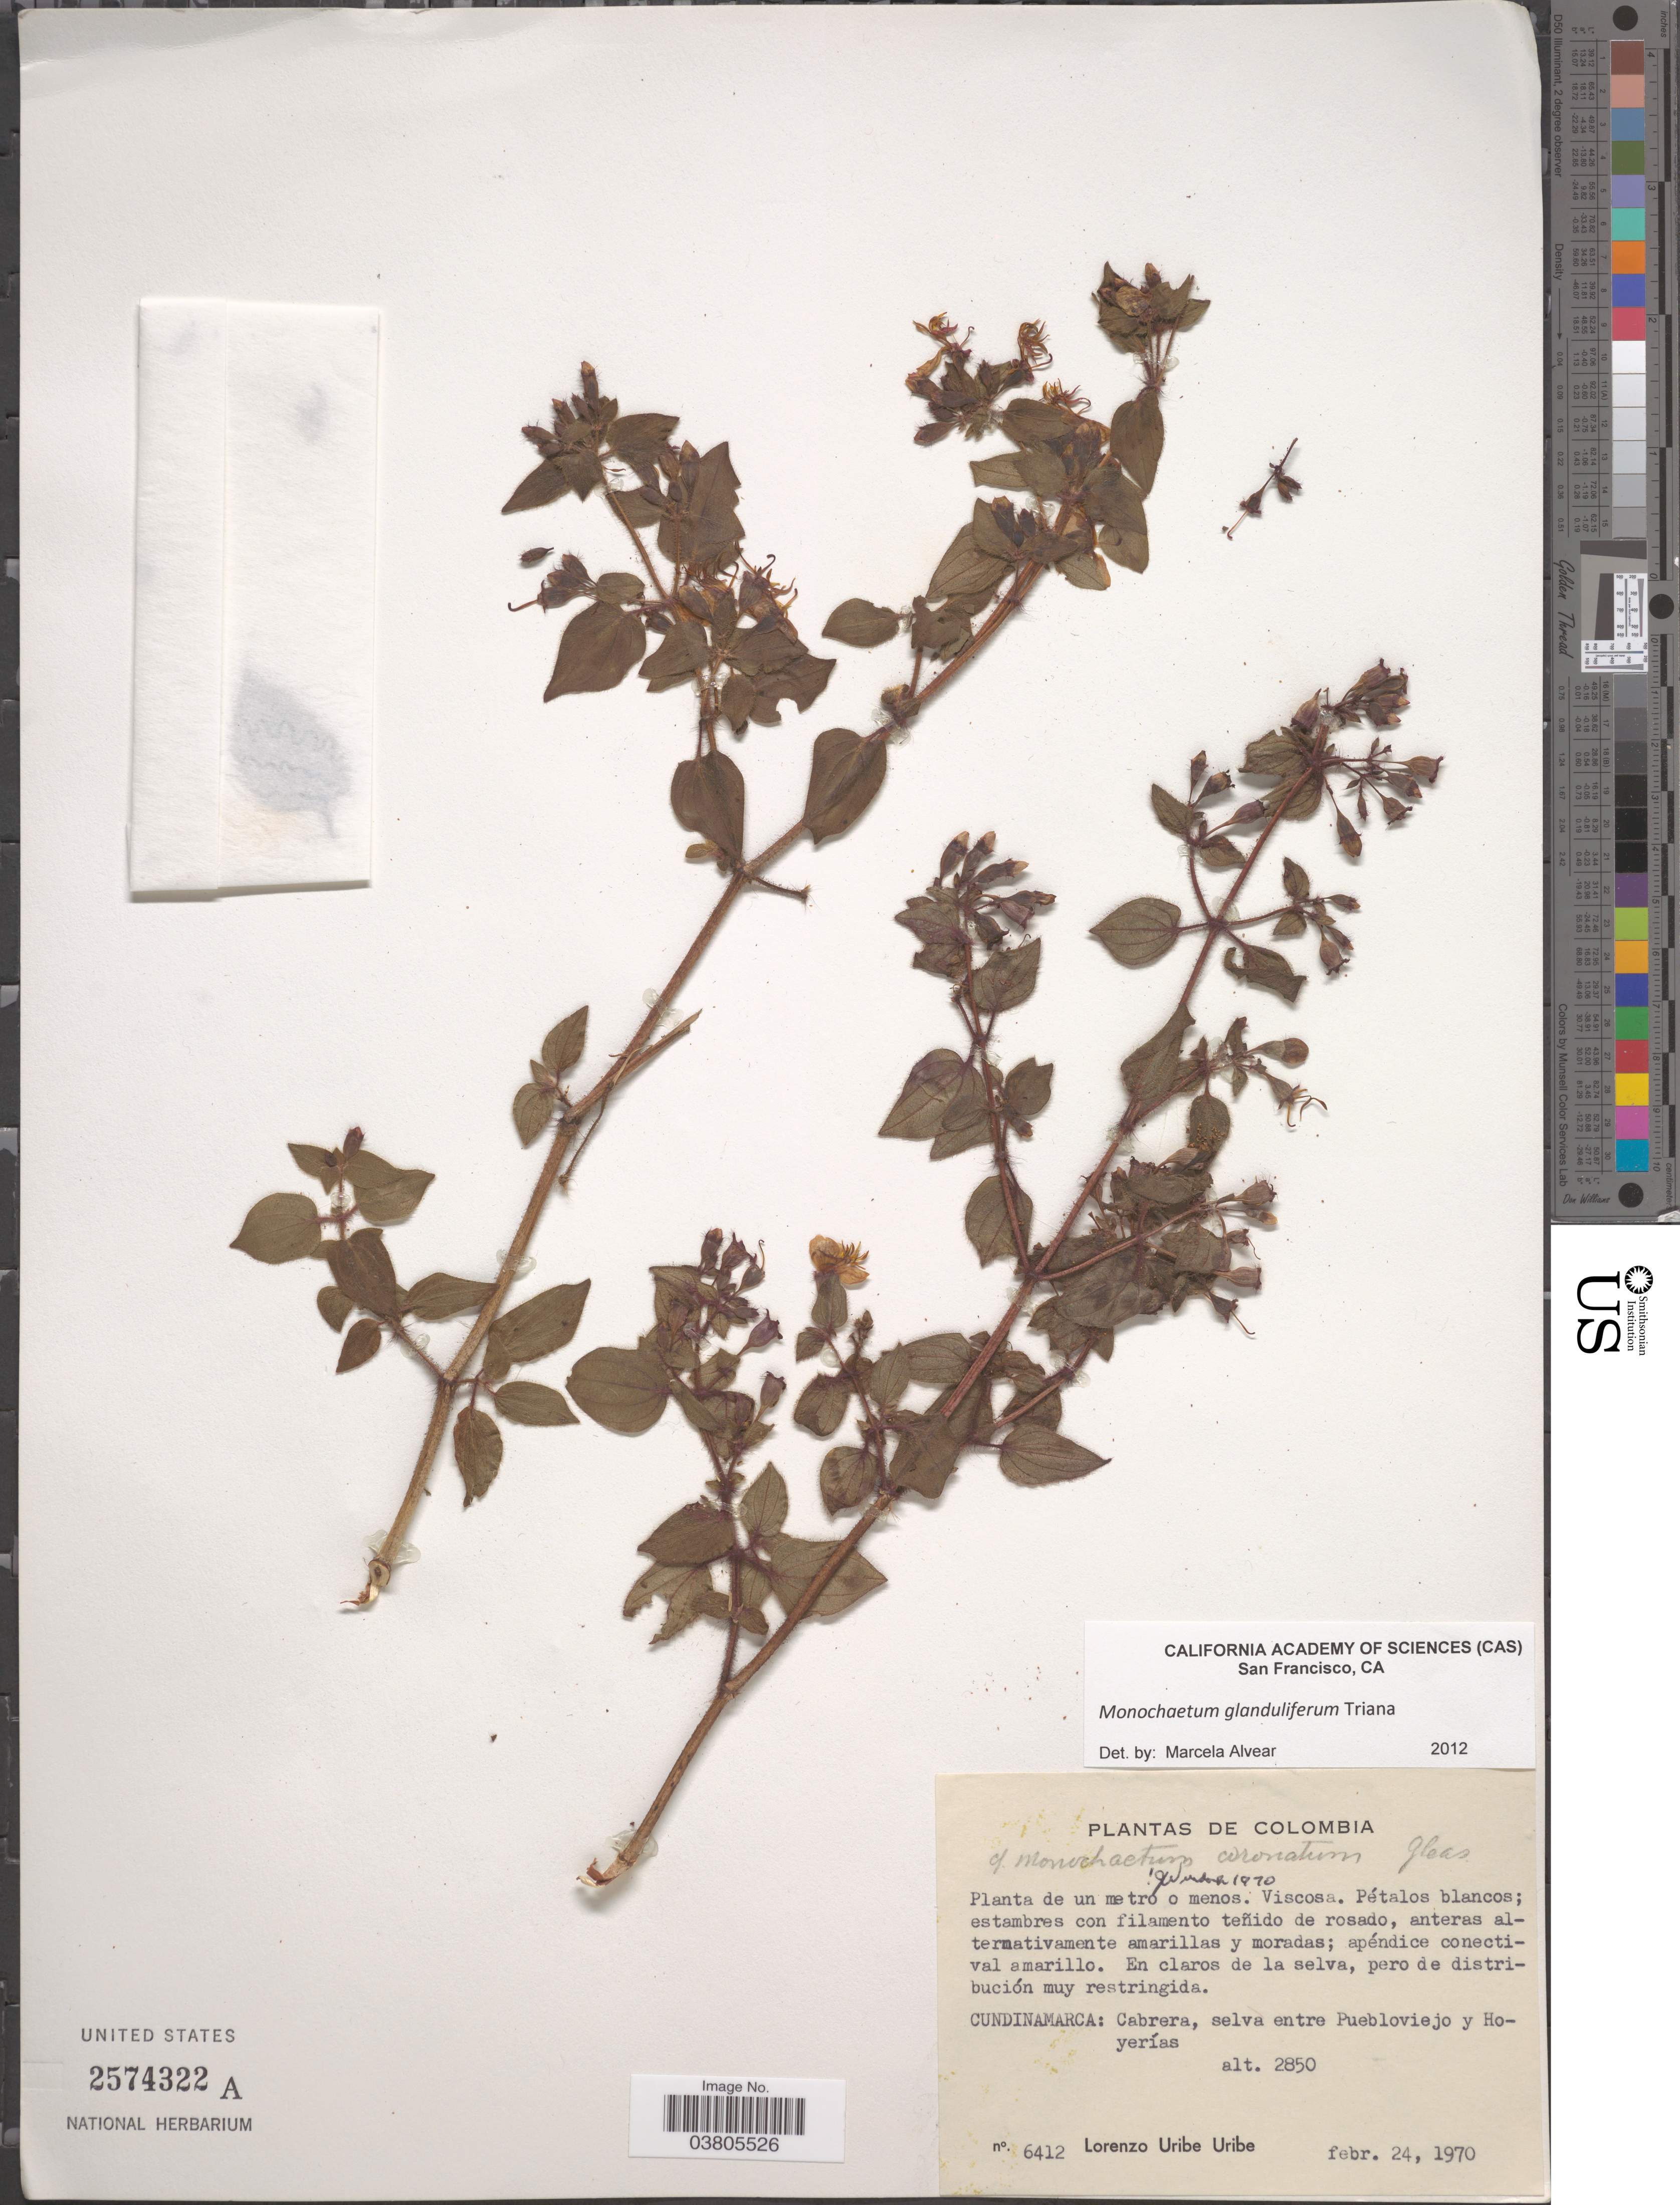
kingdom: Plantae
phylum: Tracheophyta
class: Magnoliopsida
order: Myrtales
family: Melastomataceae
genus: Monochaetum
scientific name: Monochaetum glanduliferum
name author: Triana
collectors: L. Uribe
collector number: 6412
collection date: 1970-02-24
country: Colombia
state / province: Cundinamarca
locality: Cabrera, selva entre Puebloviejo y Hoyerías.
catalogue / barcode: US 2574322A